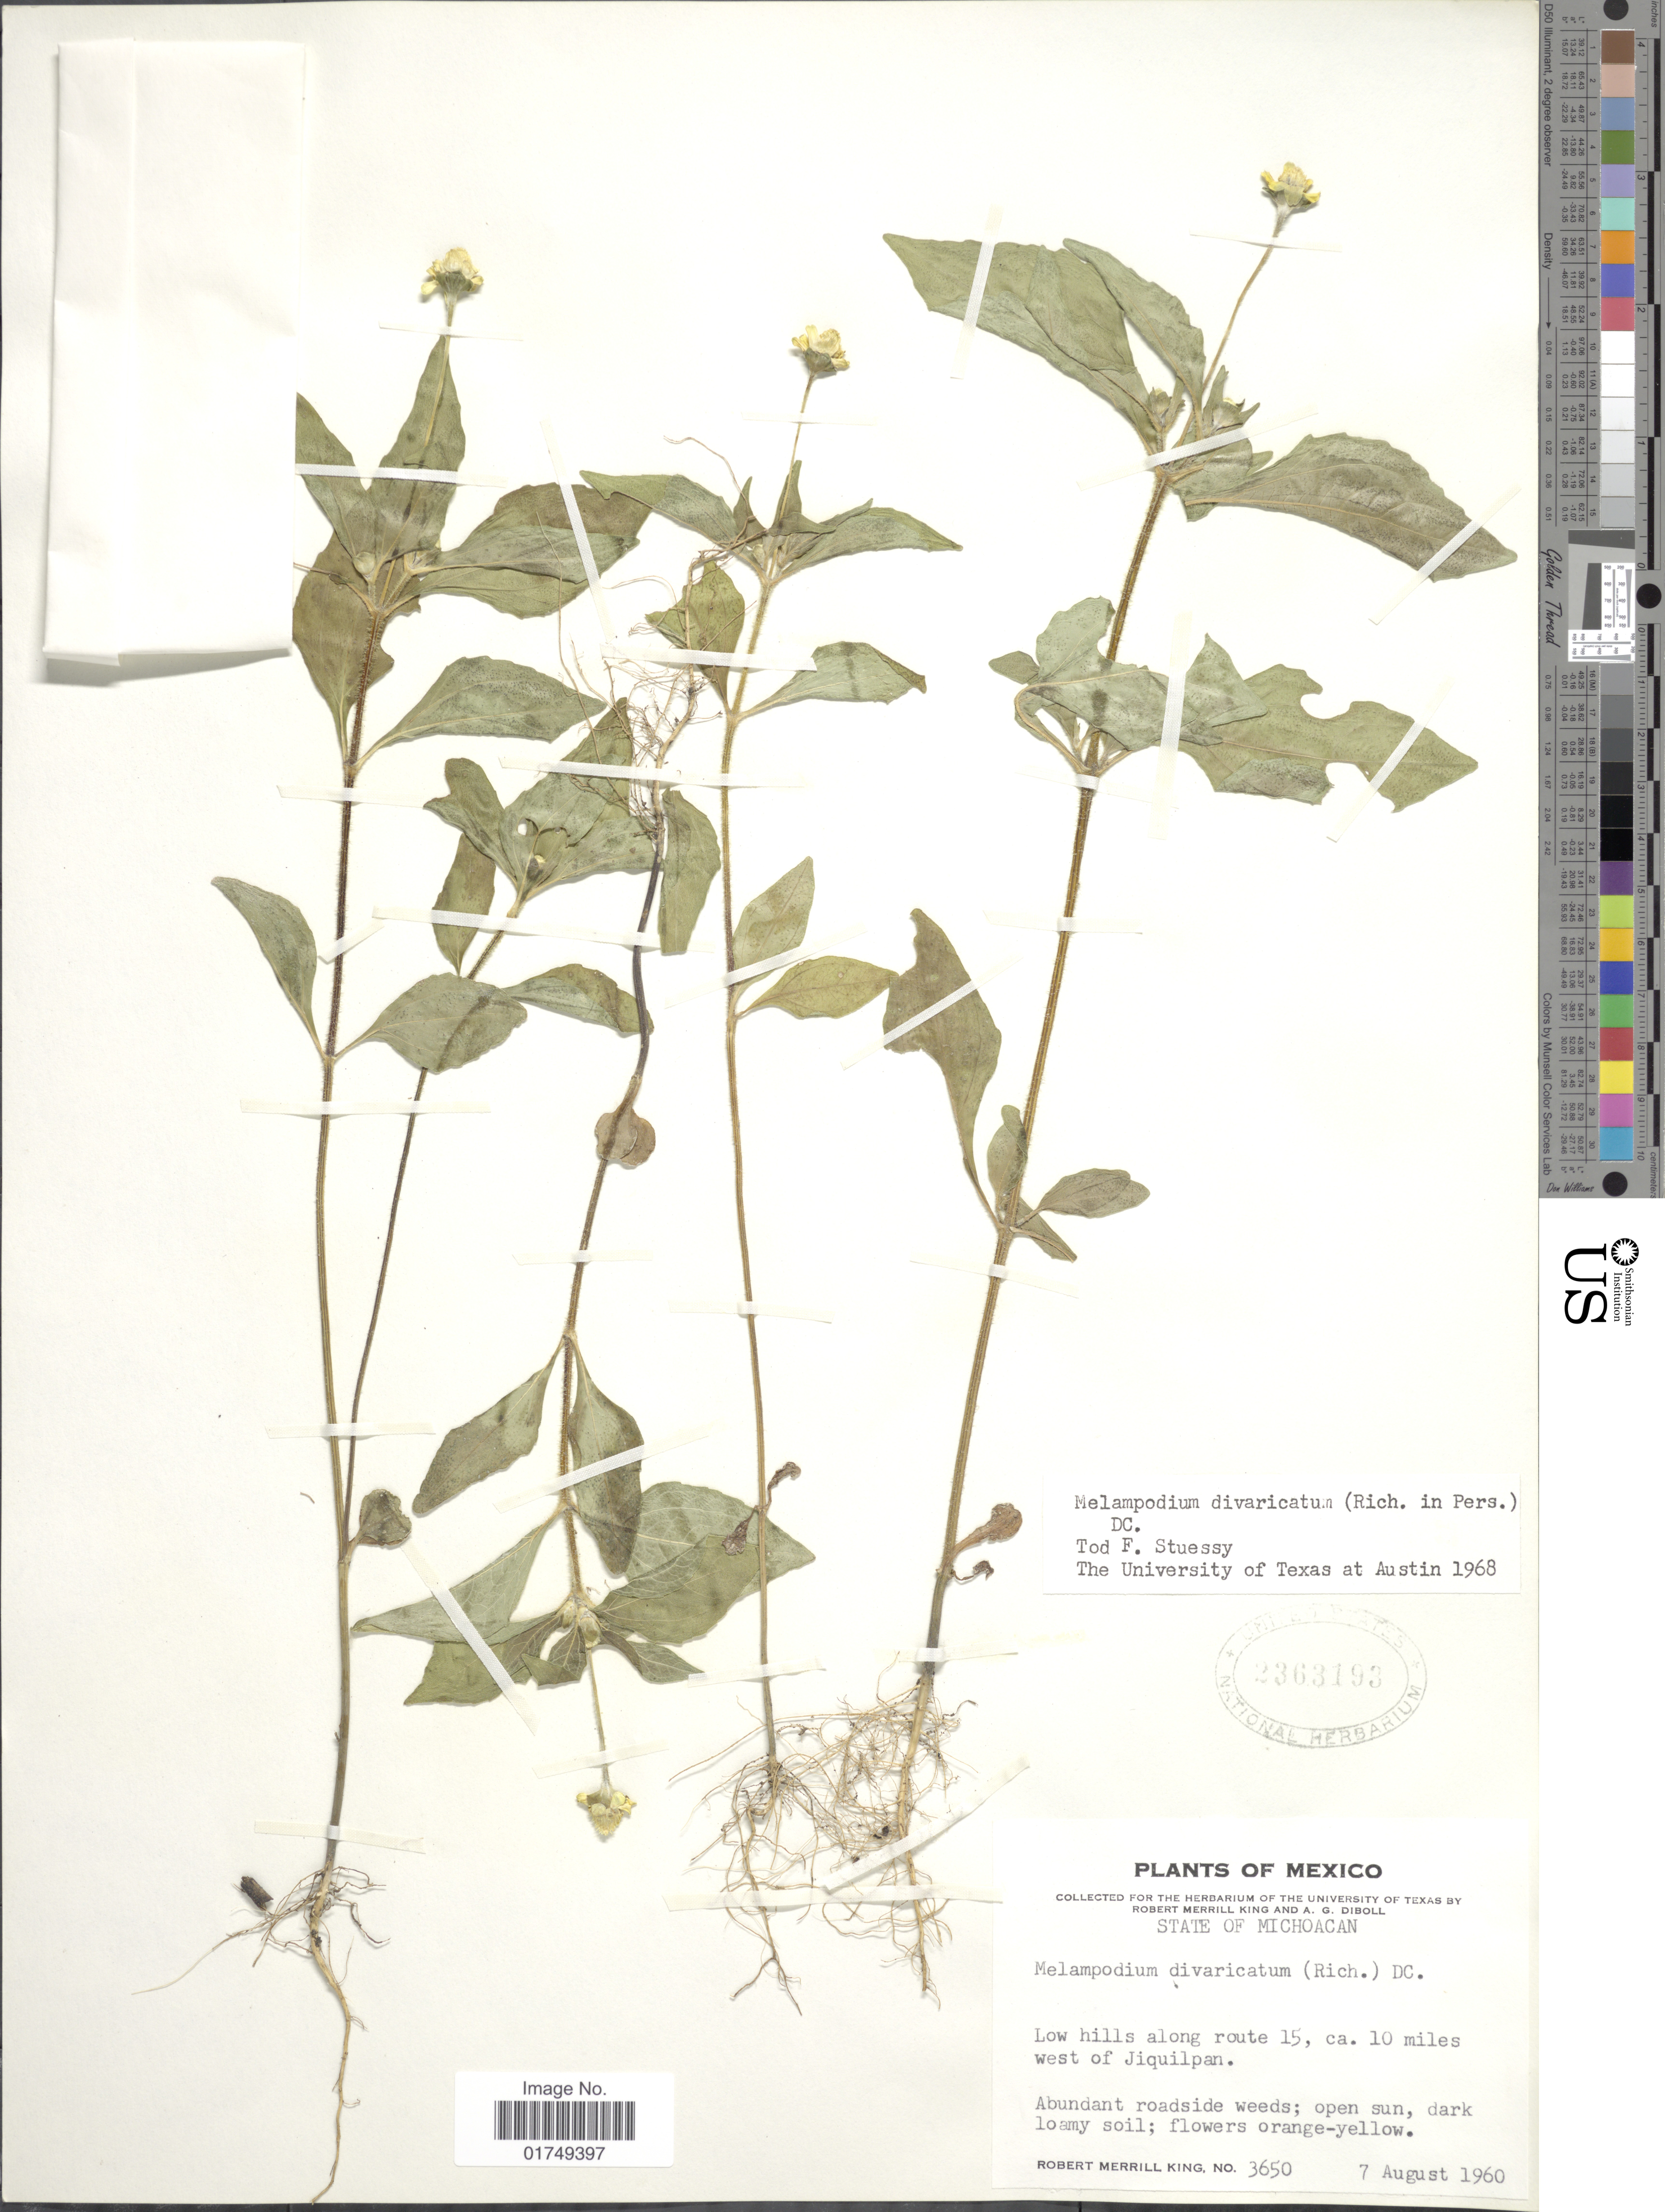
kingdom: Plantae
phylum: Tracheophyta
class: Magnoliopsida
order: Asterales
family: Asteraceae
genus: Melampodium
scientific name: Melampodium divaricatum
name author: (Rich.) DC.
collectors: R. M. King & A. Diboll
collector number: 3650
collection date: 1960-08-07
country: Mexico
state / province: Michoacán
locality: Along route 15, ca 10 miles west of Jiquilpan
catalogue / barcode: US 2363193